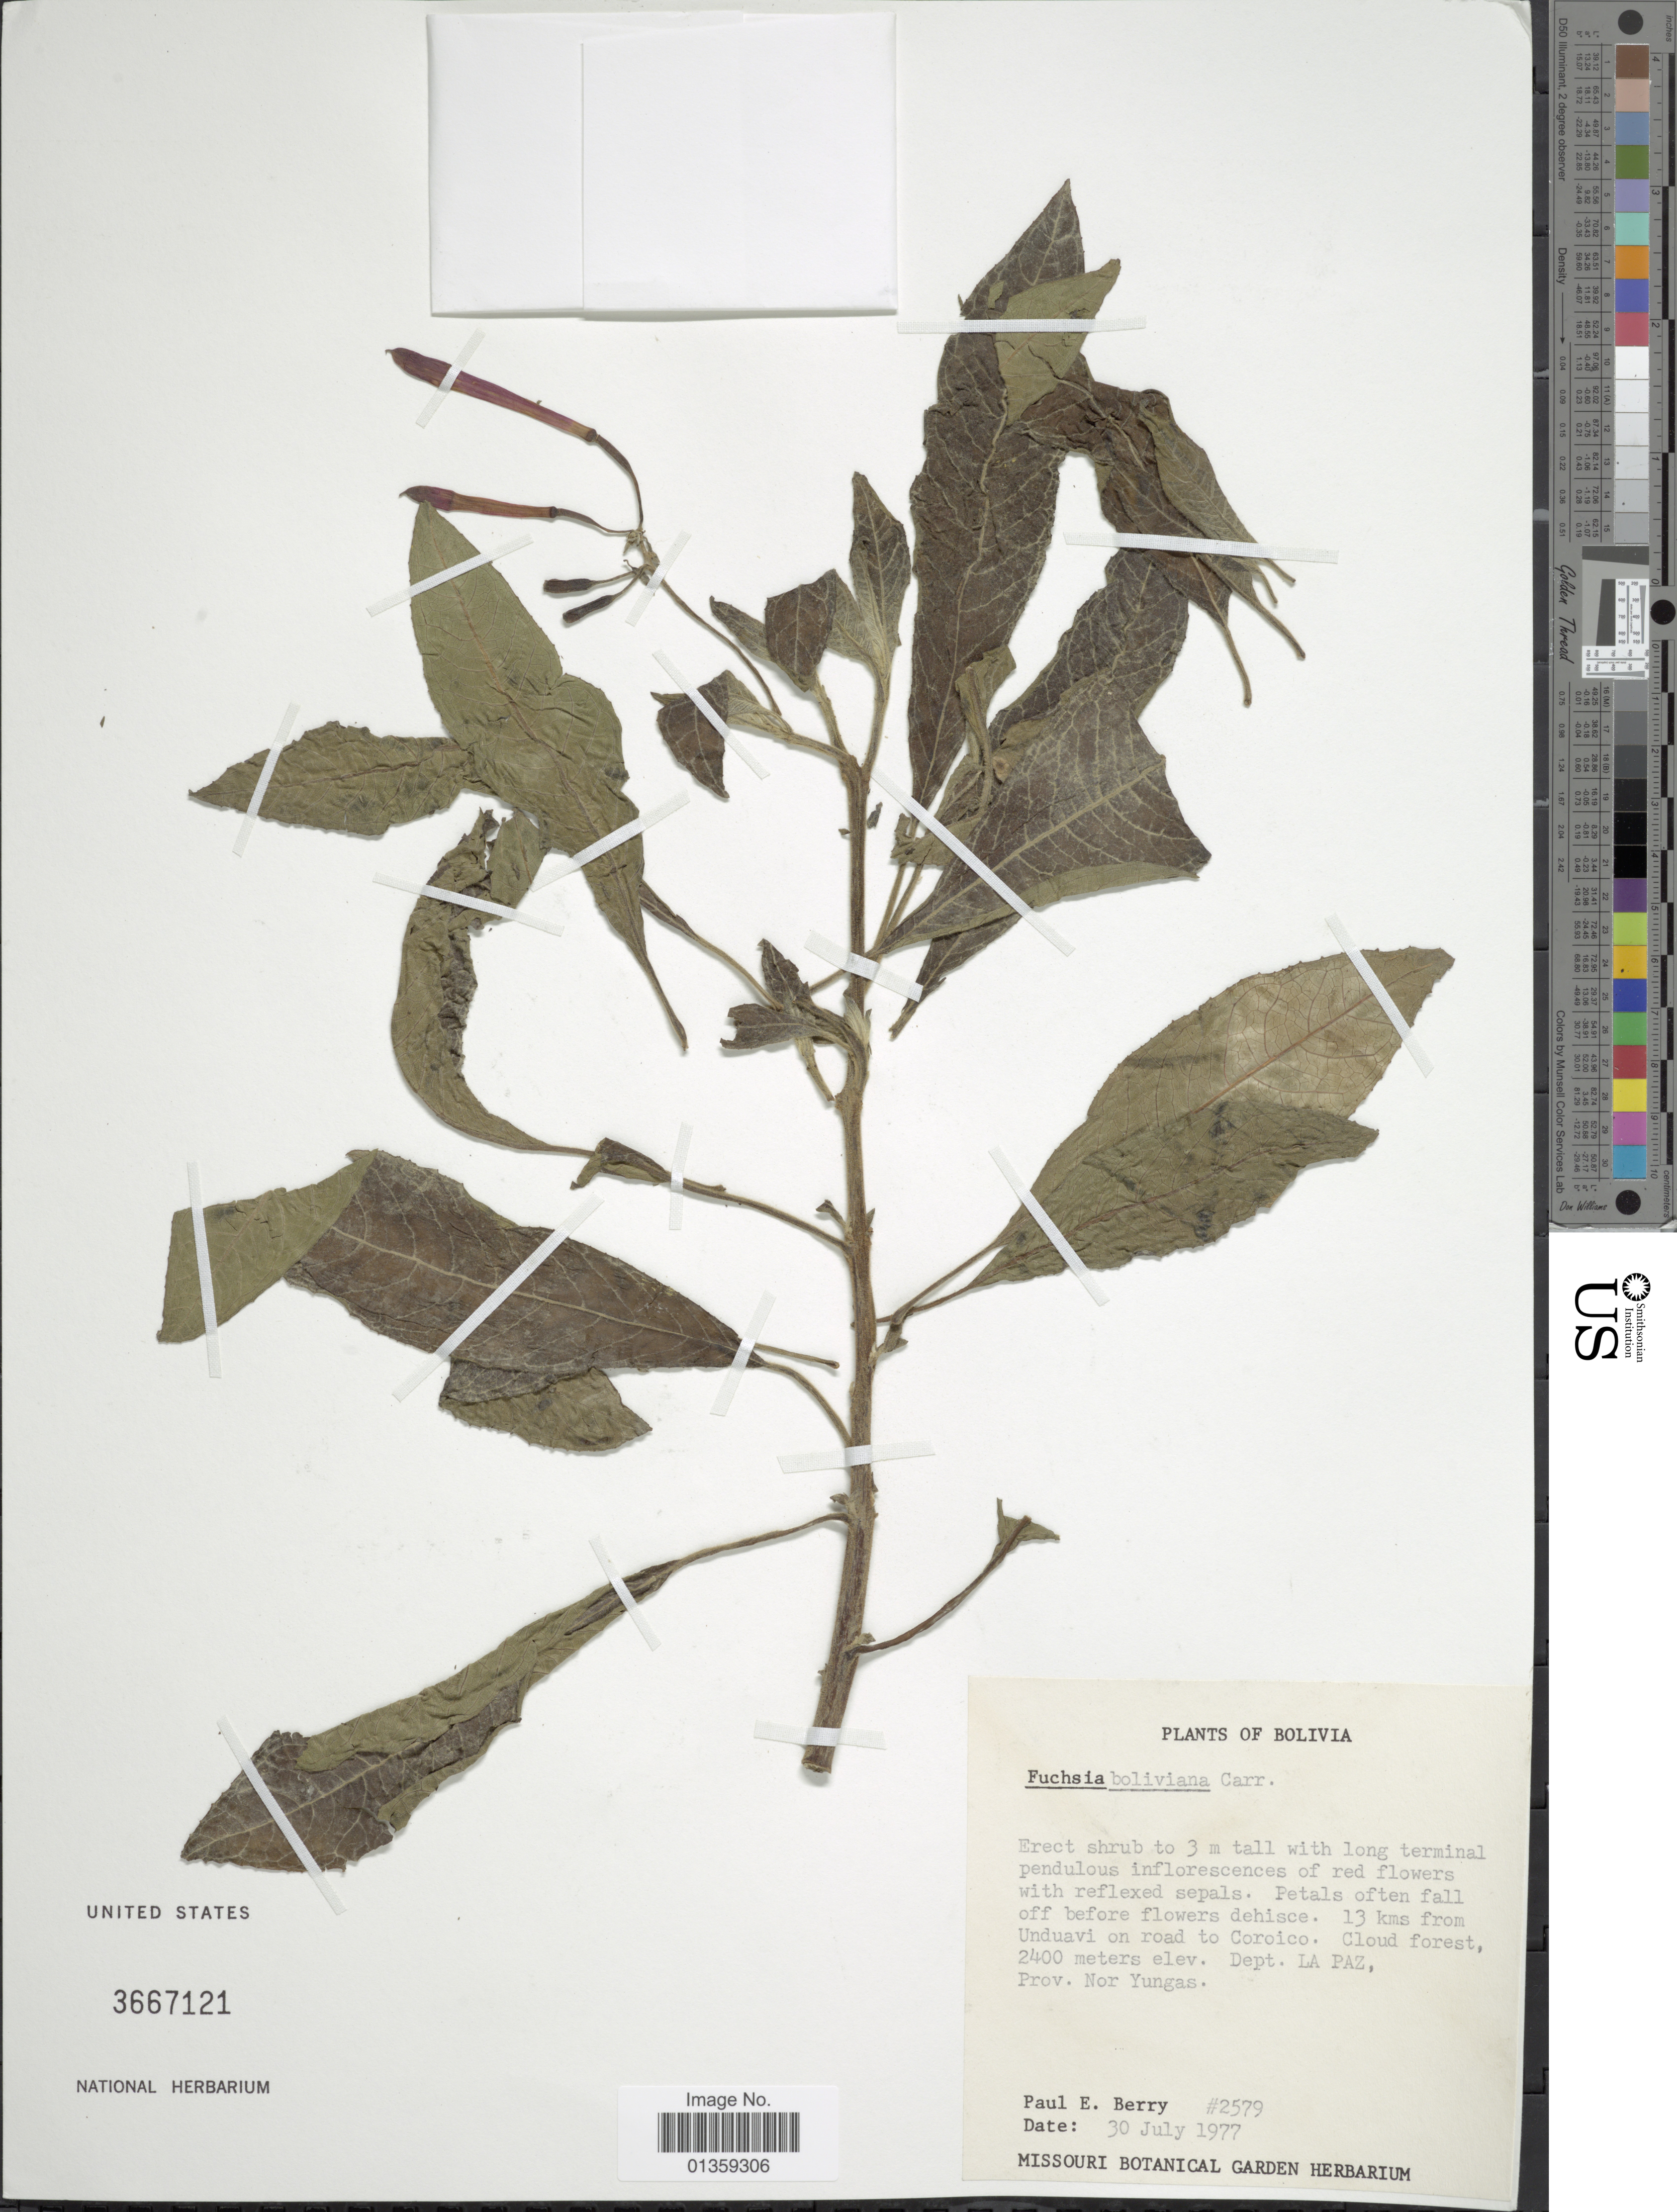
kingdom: Plantae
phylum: Tracheophyta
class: Magnoliopsida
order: Myrtales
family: Onagraceae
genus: Fuchsia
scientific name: Fuchsia boliviana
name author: Carrière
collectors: P. E. Berry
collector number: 2579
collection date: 1977-07-30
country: Bolivia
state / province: La Paz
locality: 13 km from Uduavi on road to Coroico. Prov. Nor Yungas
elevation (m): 2400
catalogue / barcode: US 3667121